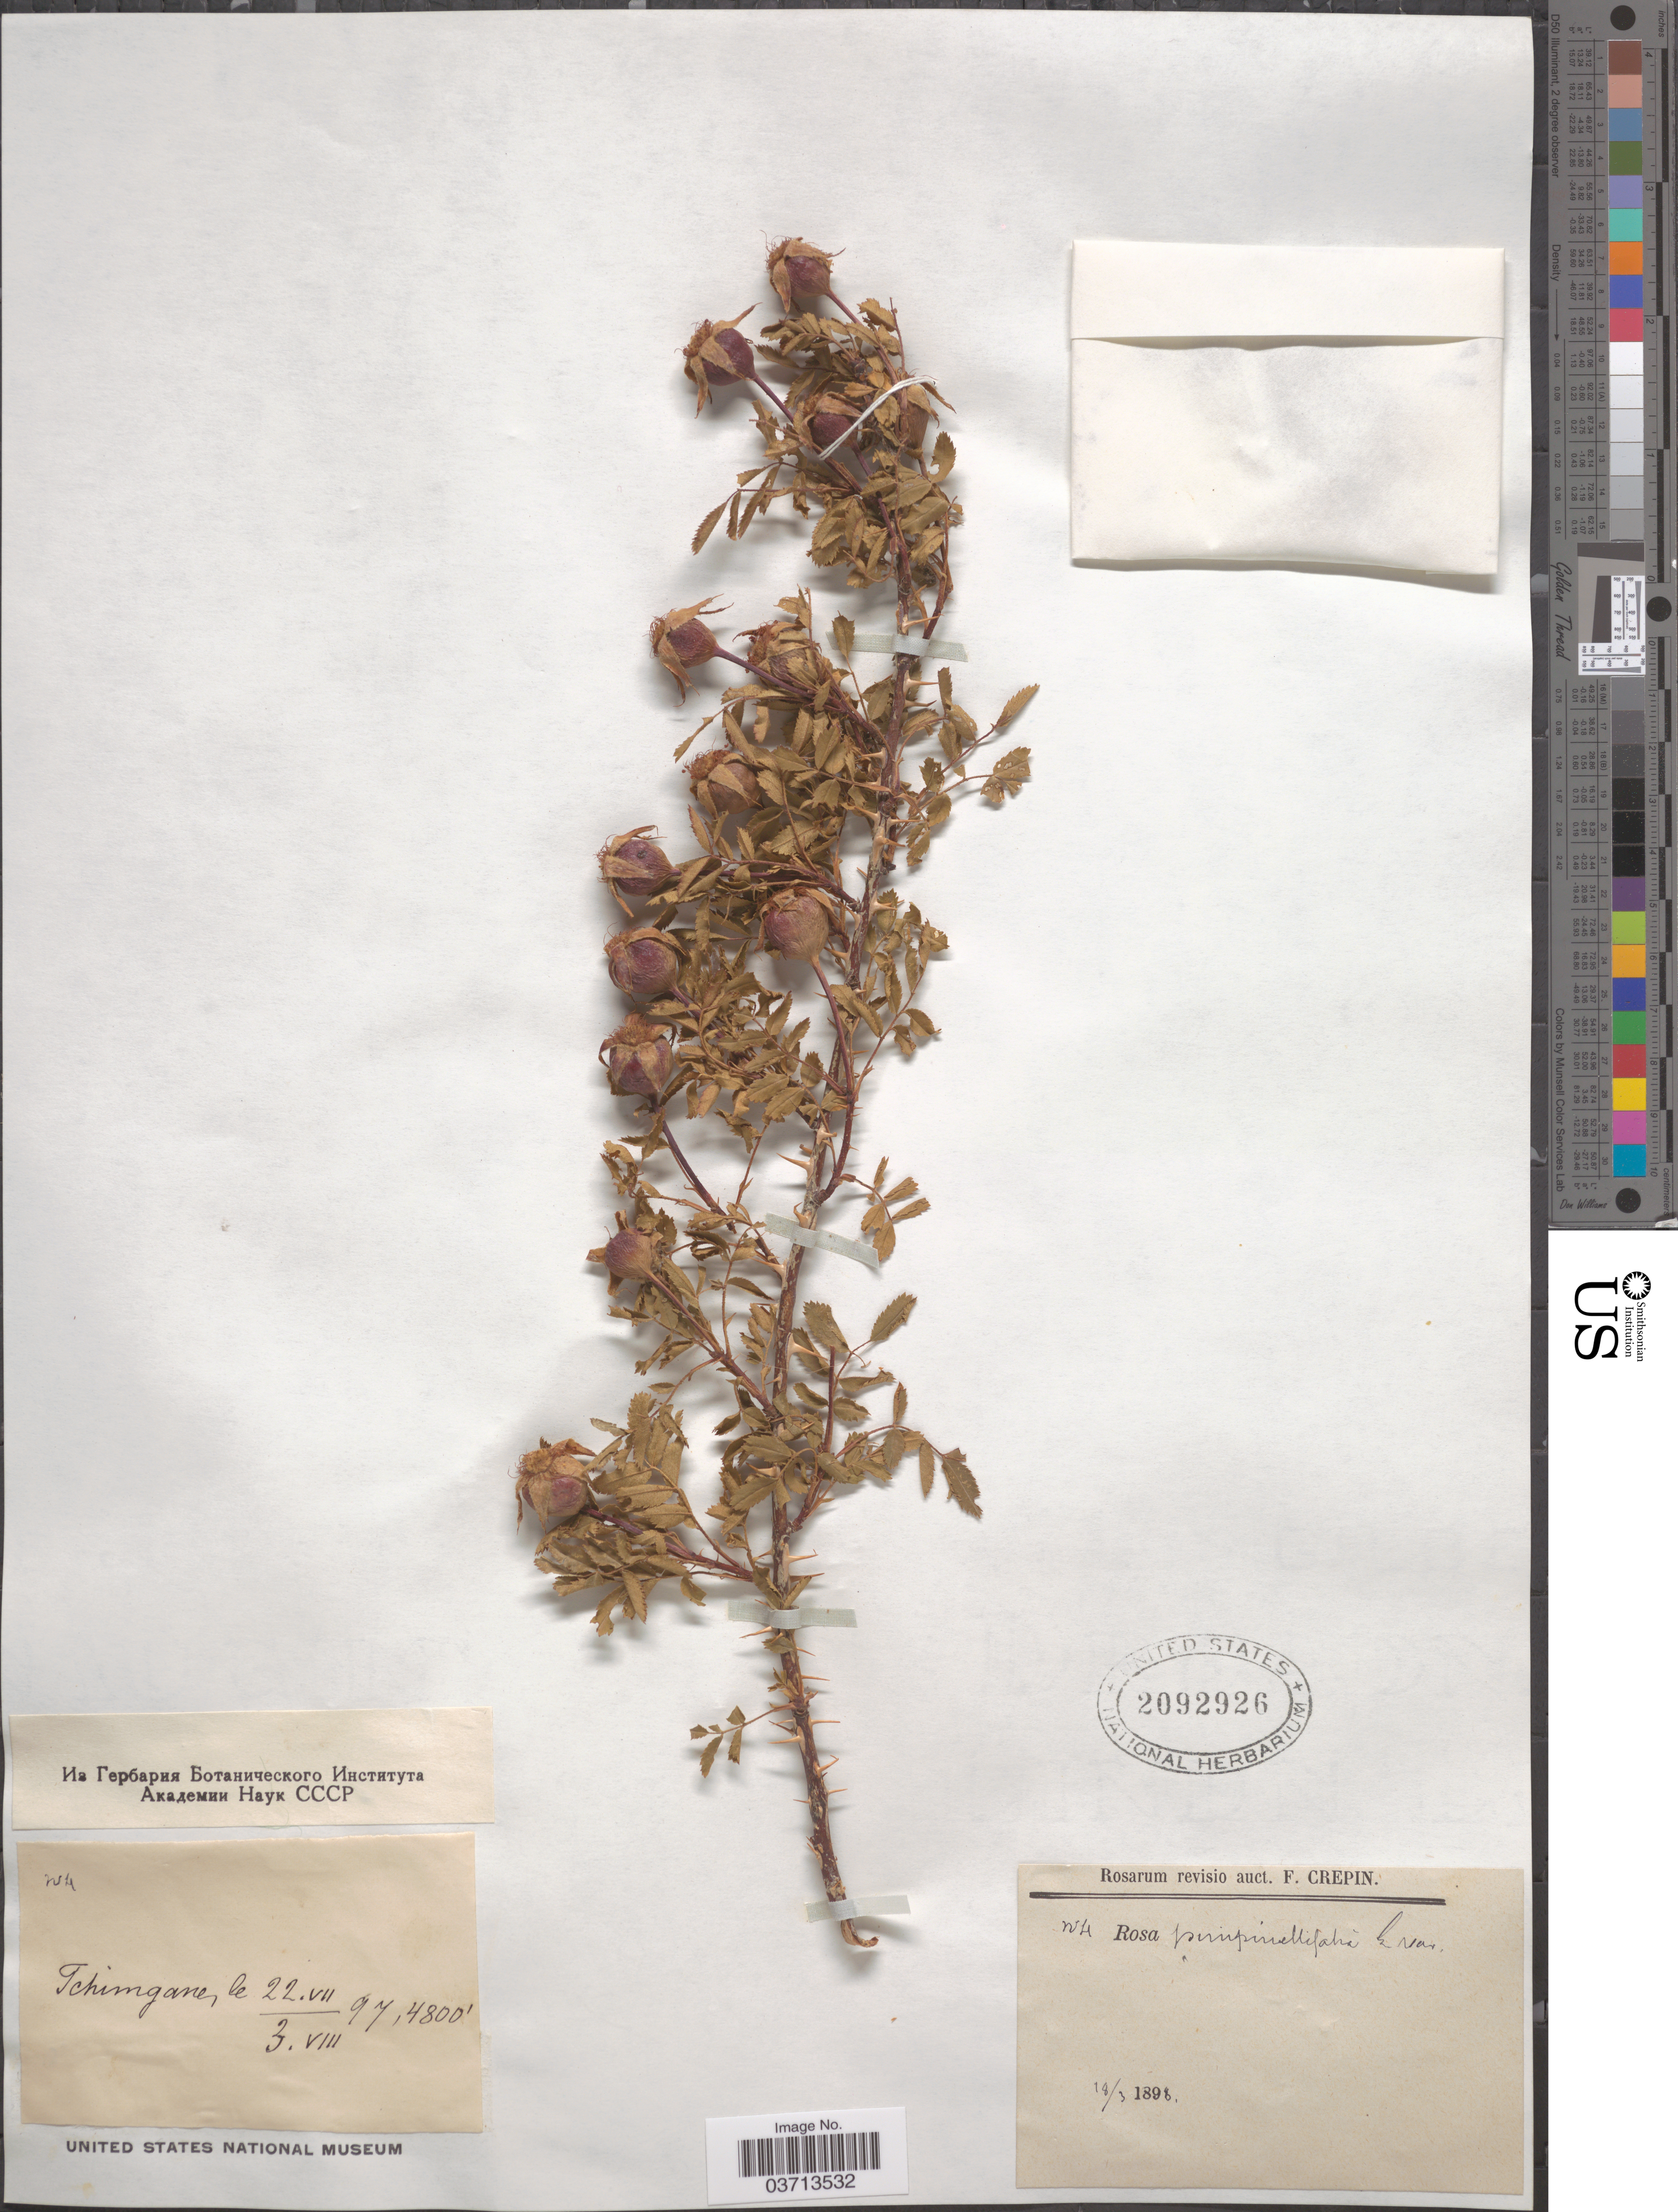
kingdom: Plantae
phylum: Tracheophyta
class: Magnoliopsida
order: Rosales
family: Rosaceae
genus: Rosa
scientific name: Rosa pimpinellifolia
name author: L.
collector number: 4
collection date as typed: Transcribed d/m/y: 22/7/97 to 3/8/97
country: Uzbekistan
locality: Tchimgane.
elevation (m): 1463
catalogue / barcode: US 2092926